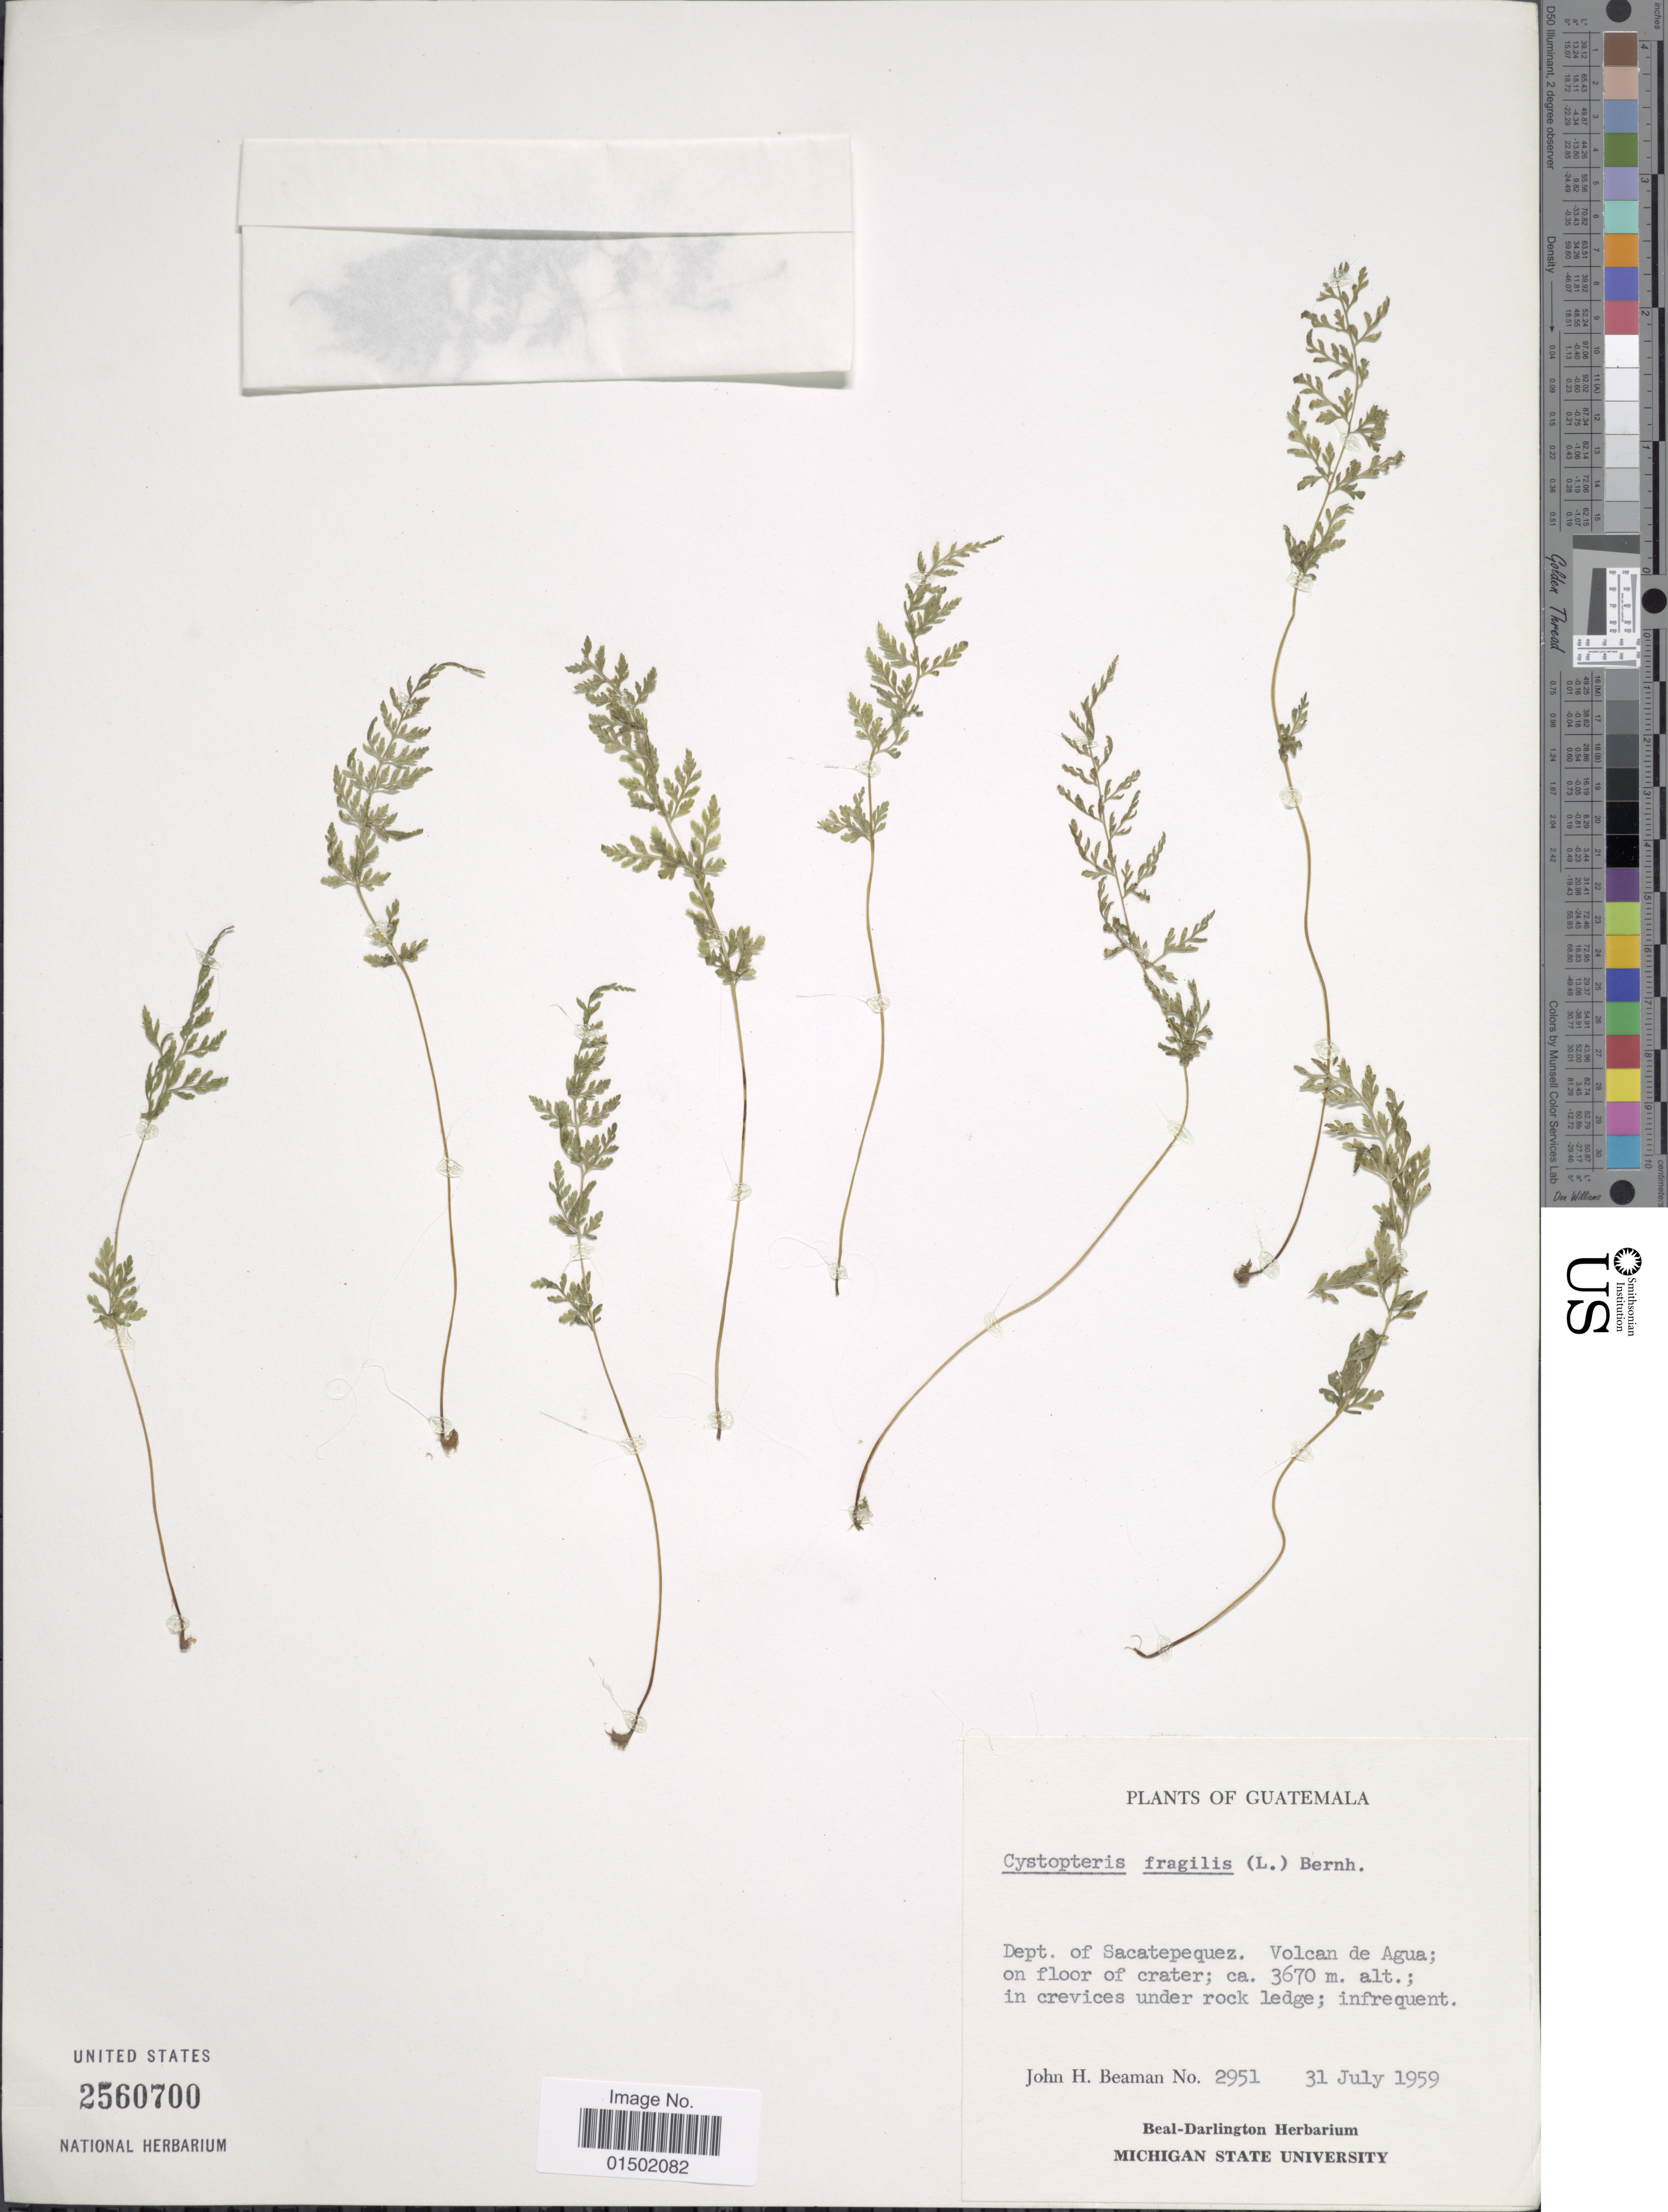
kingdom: Plantae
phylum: Tracheophyta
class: Polypodiopsida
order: Polypodiales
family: Cystopteridaceae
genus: Cystopteris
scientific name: Cystopteris fragilis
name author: (L.) Bernh.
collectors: J. H. Beaman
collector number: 2951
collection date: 1959-07-31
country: Guatemala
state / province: Sacatepéquez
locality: Volcan de Agua; on floor of crater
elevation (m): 3670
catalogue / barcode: US 2560700